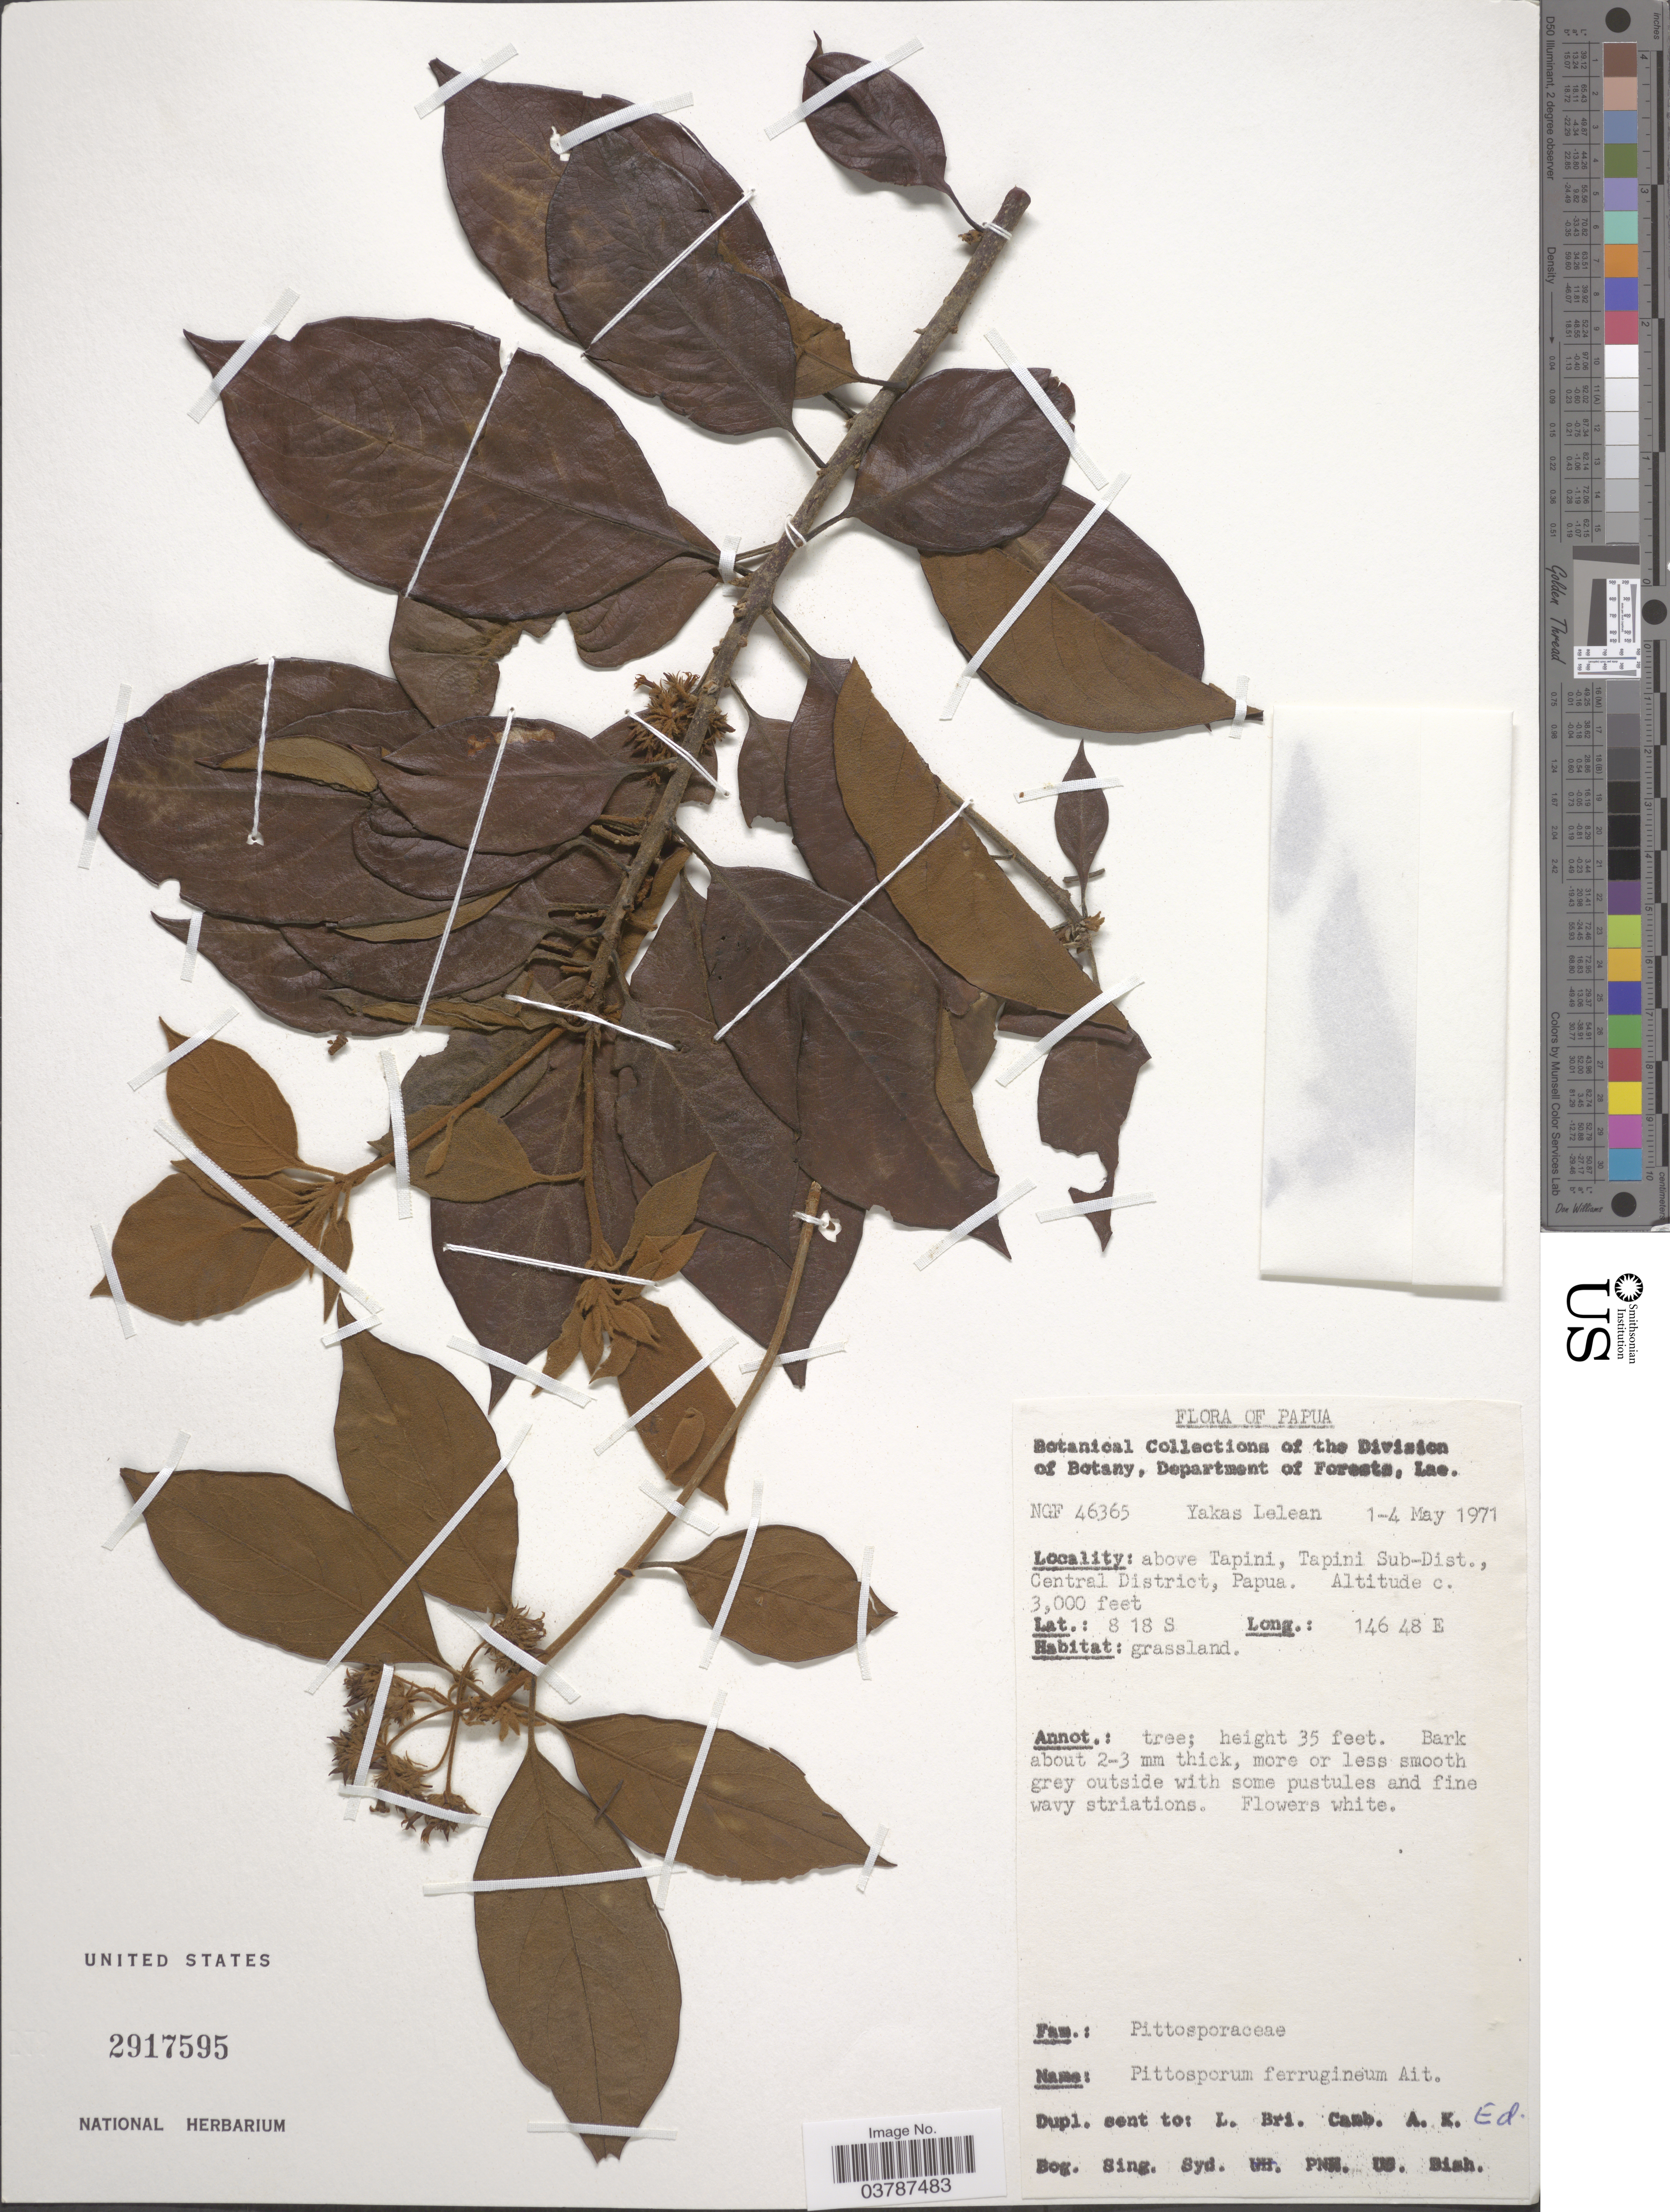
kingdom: Plantae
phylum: Tracheophyta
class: Magnoliopsida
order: Apiales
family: Pittosporaceae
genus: Pittosporum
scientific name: Pittosporum ferrugineum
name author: Dryand. ex Aiton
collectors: Y. Lelean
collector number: NGF 46365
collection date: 1971-05-01/1971-05-04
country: Papua New Guinea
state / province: Central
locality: Papua. Above Tapini, Tapini Sub-Dist., Central District.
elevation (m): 914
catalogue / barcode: US 2917595